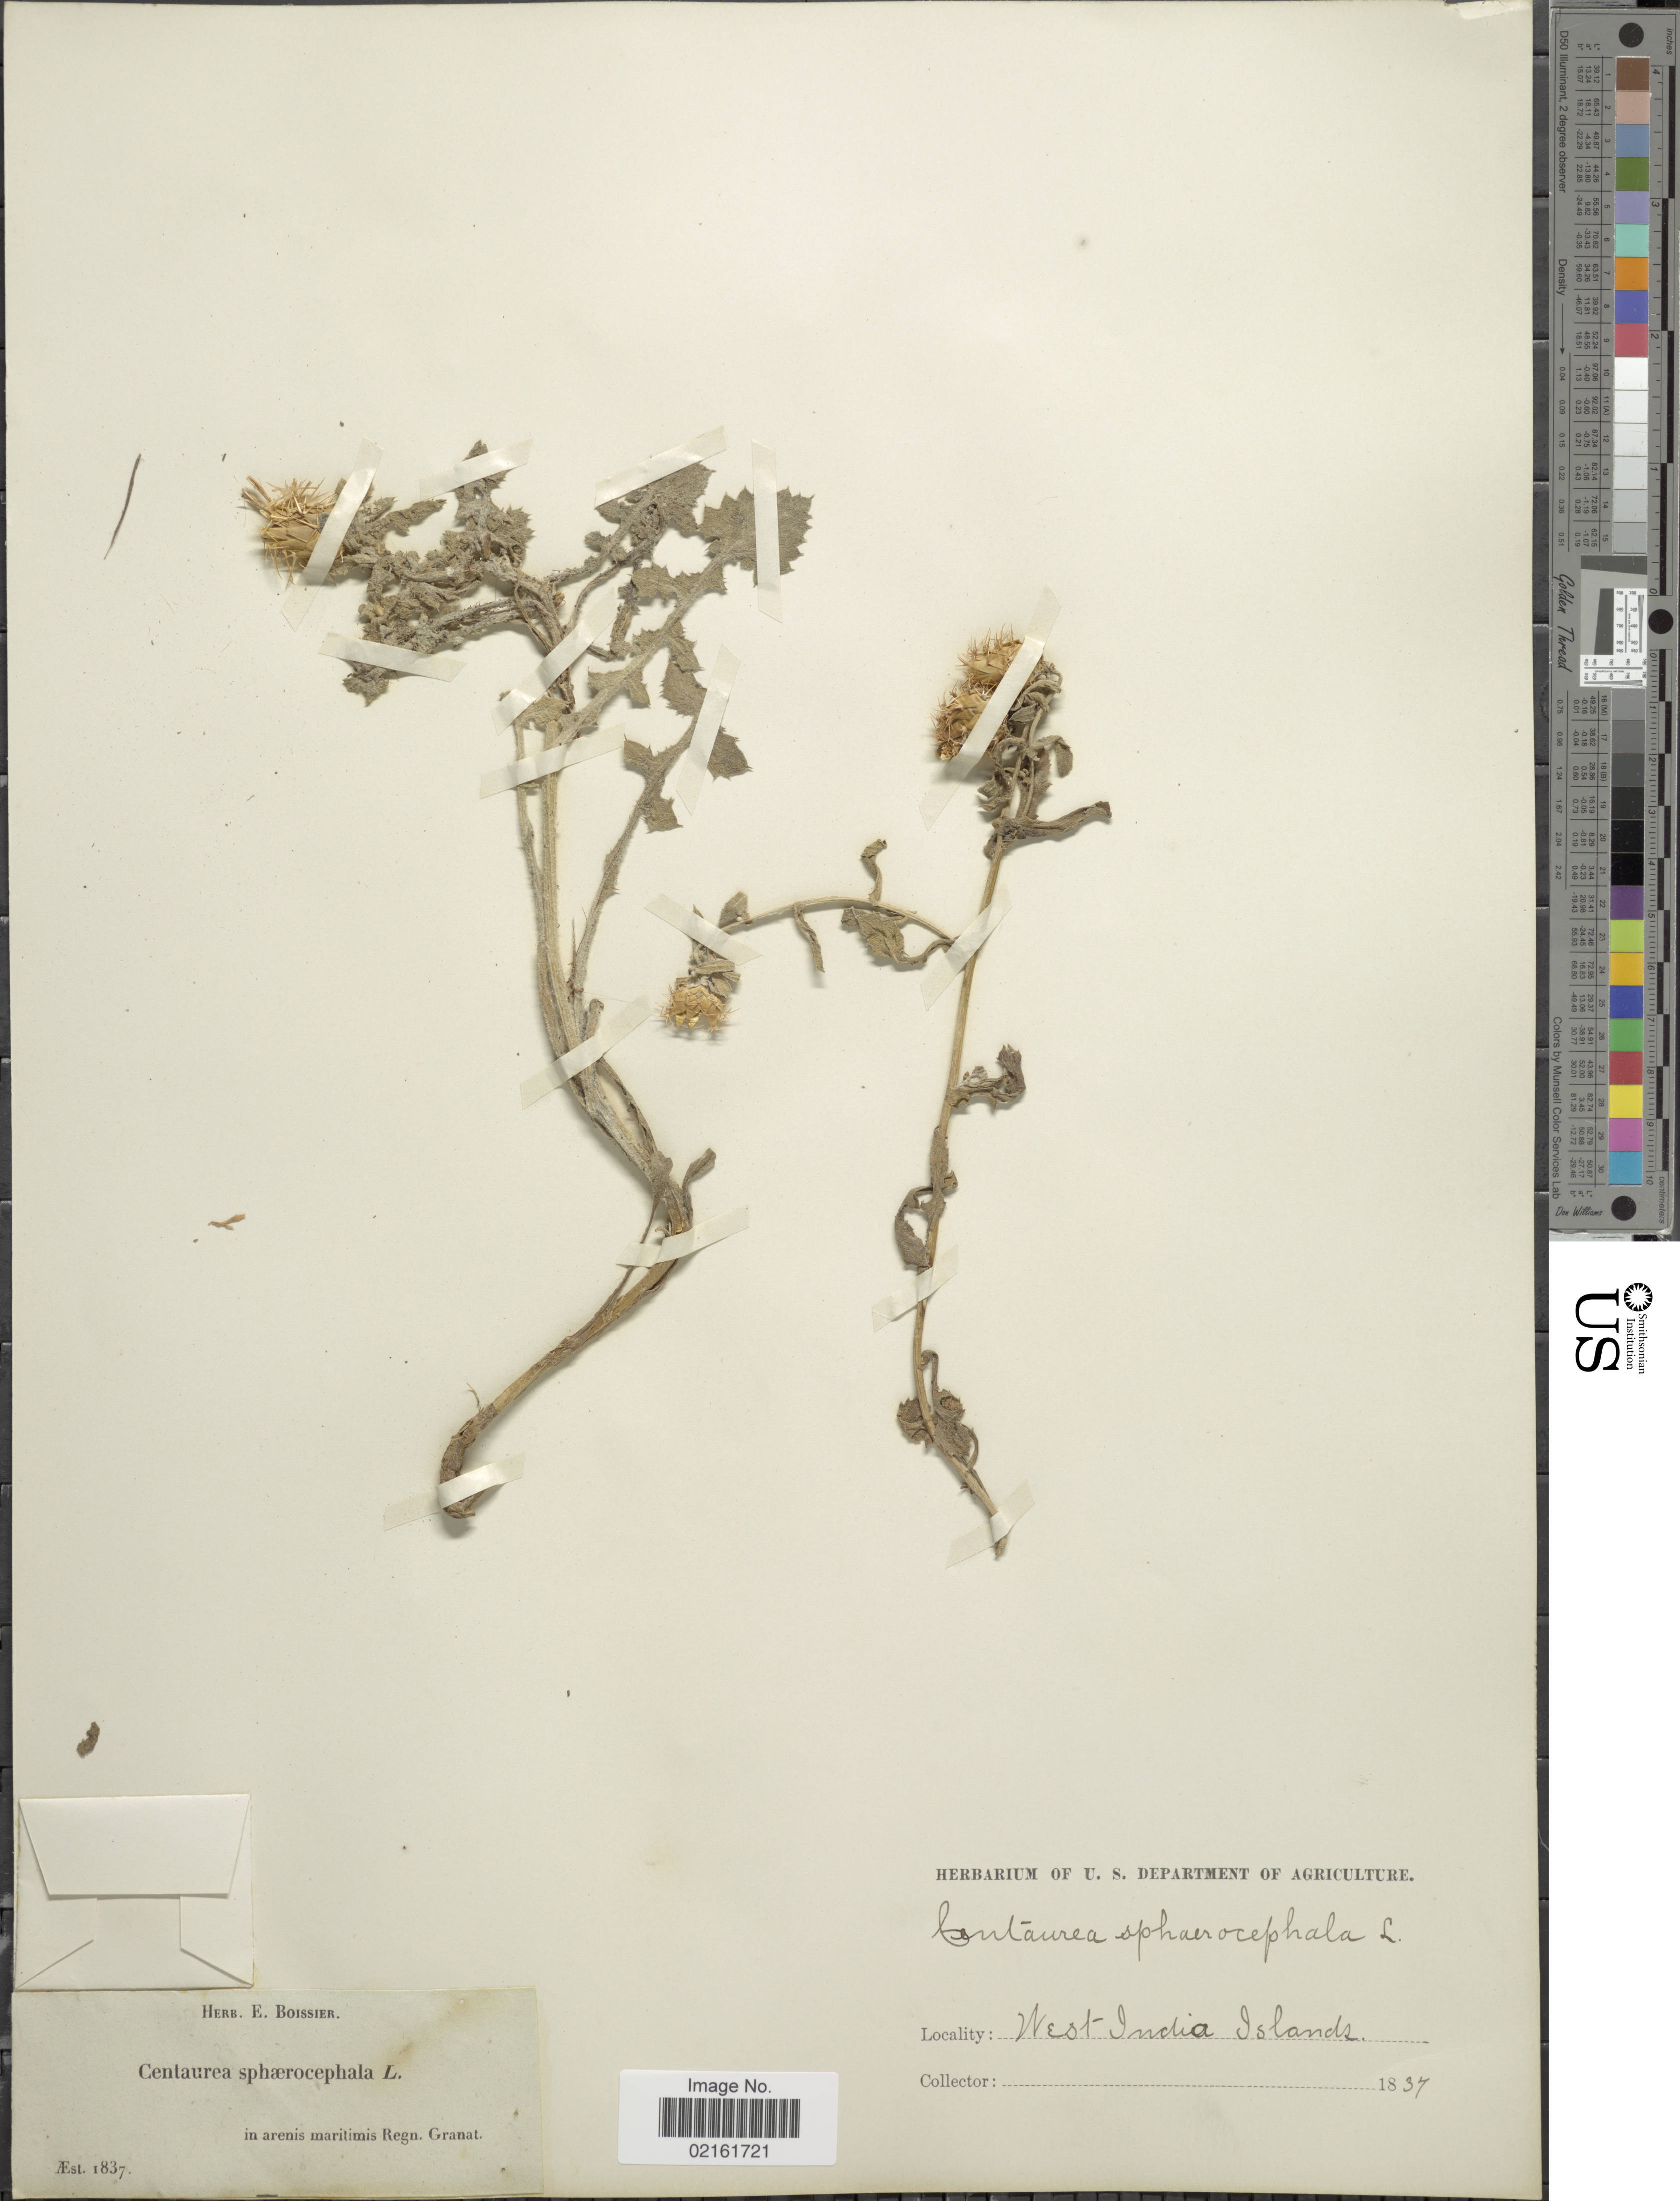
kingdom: Plantae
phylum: Tracheophyta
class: Magnoliopsida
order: Asterales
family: Asteraceae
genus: Centaurea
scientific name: Centaurea sphaerocephala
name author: L.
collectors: Herb. Boissier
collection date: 1837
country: Grenada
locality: In arenis maritimis Regn. Granat. West India Islands